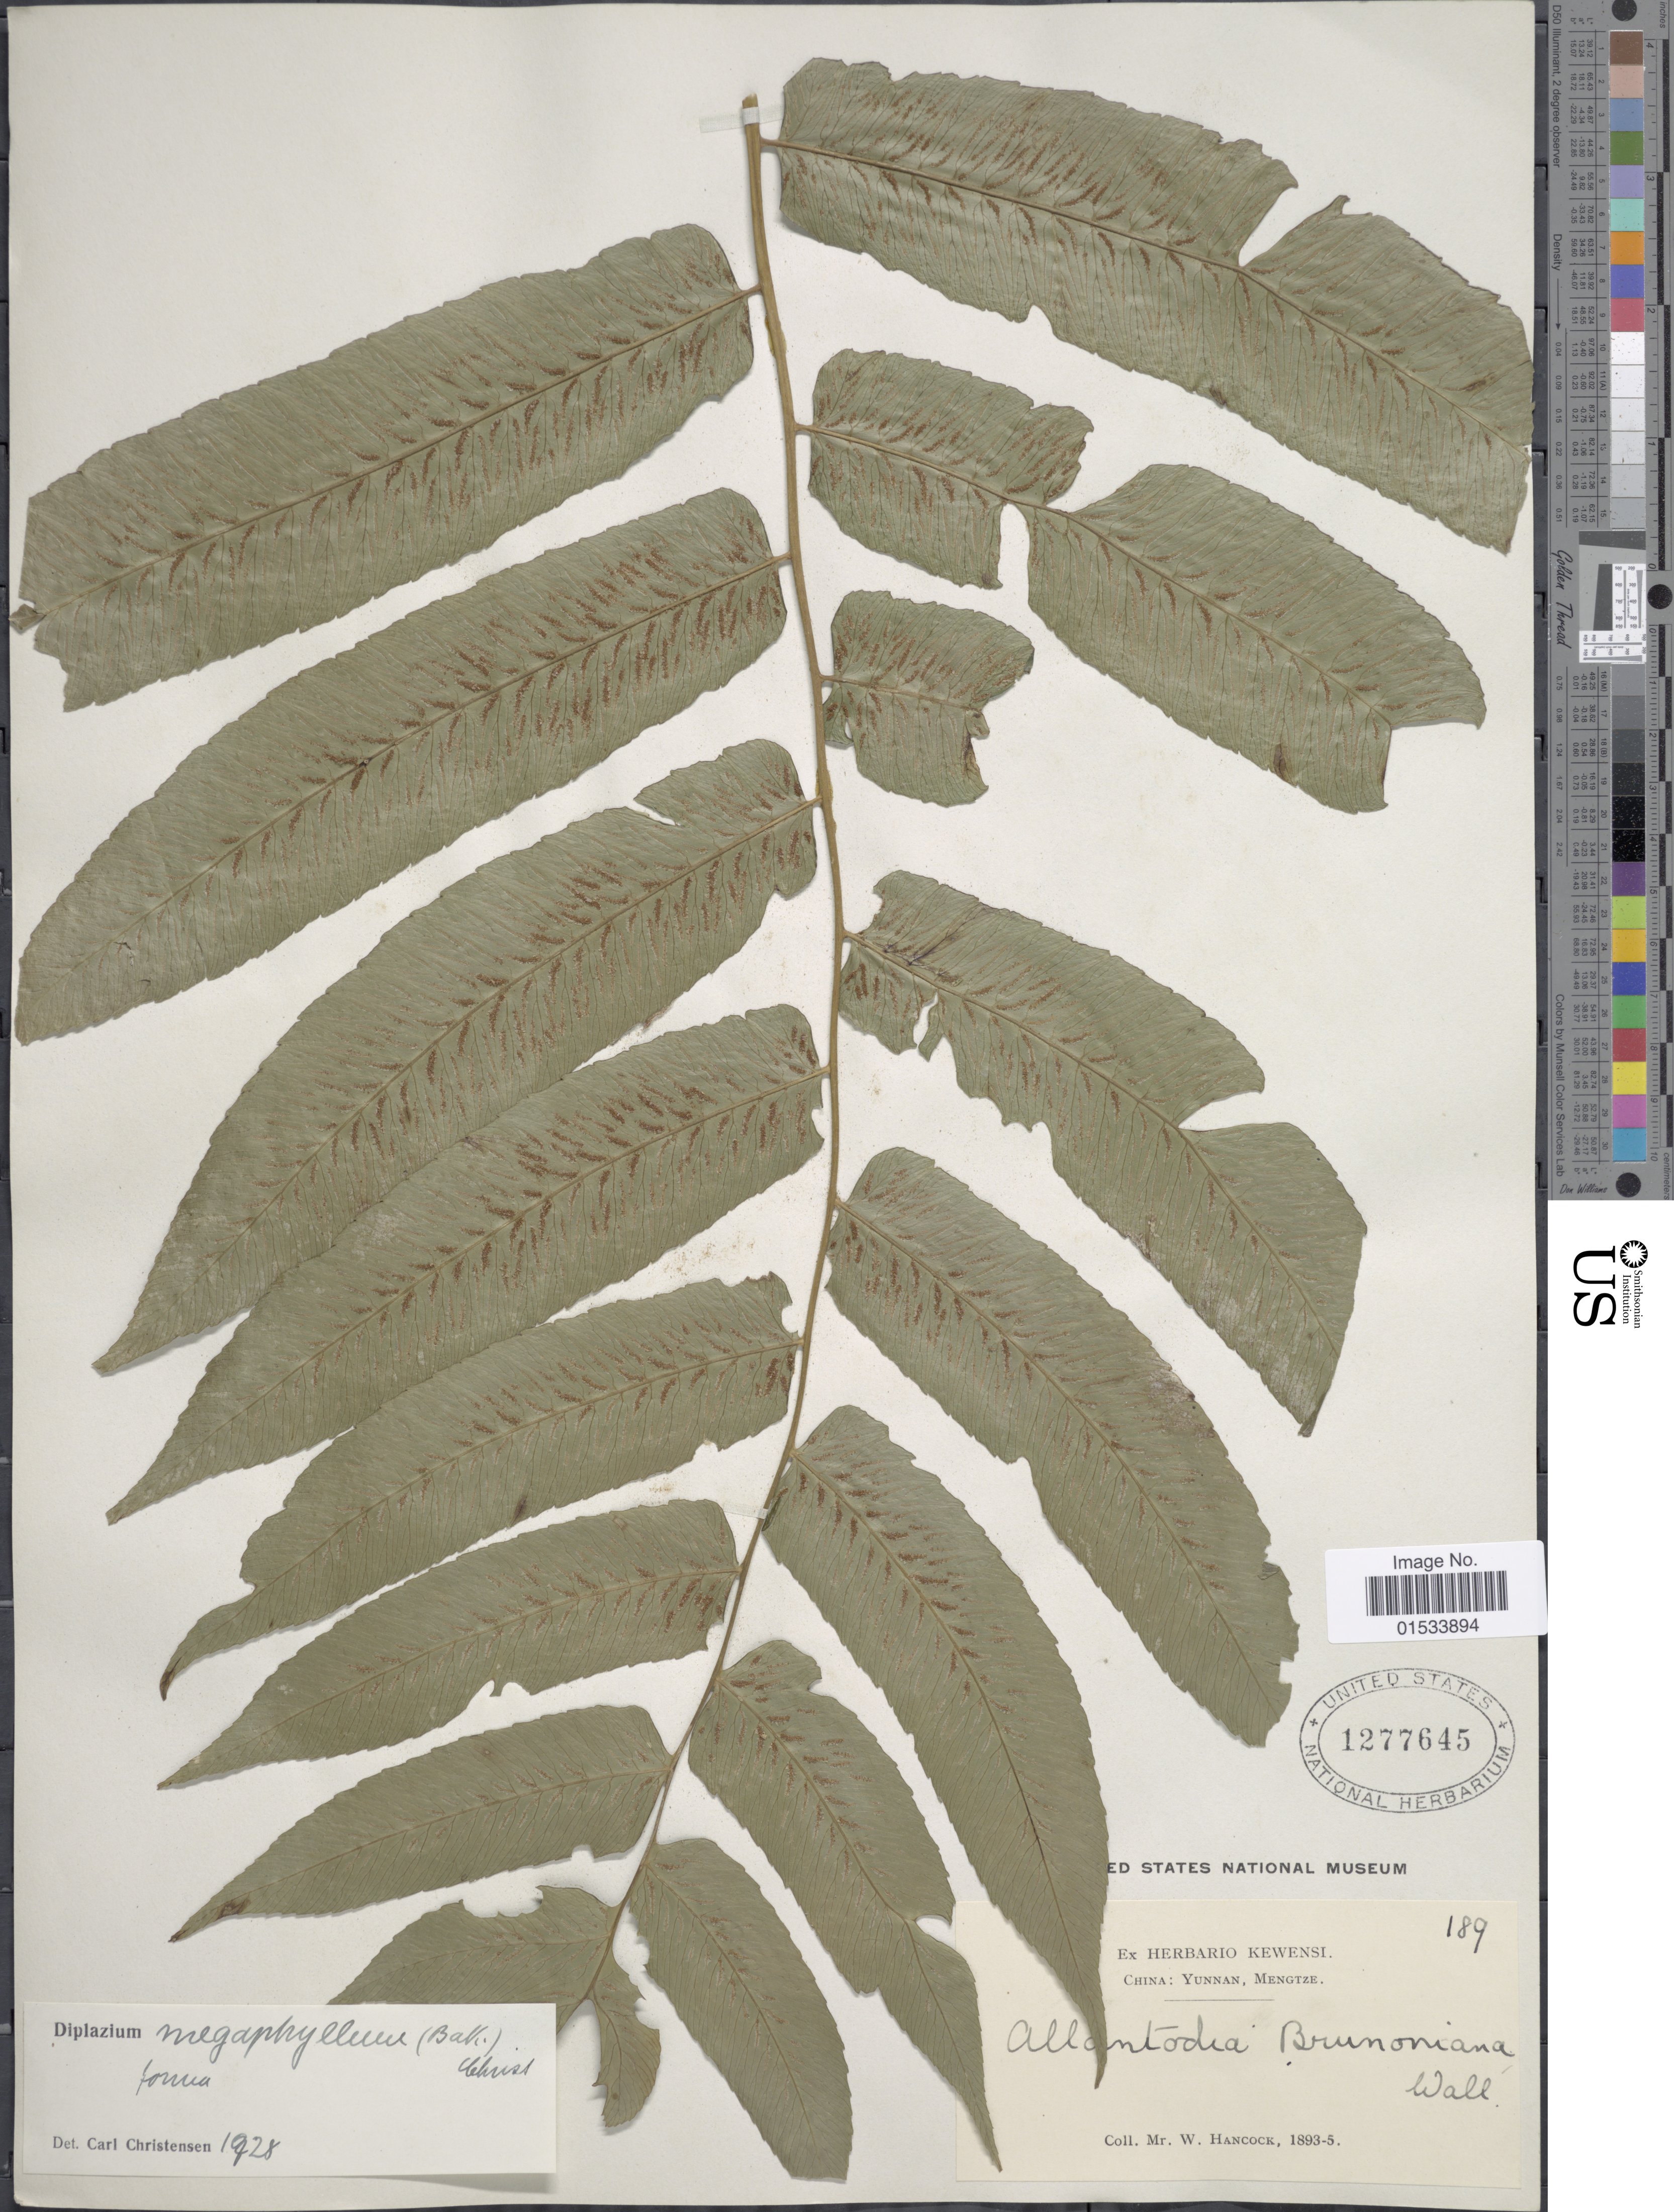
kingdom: Plantae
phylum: Tracheophyta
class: Polypodiopsida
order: Polypodiales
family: Athyriaceae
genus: Diplazium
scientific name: Diplazium megaphyllum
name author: (Baker) Christ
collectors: W. Hancock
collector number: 189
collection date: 1893/1895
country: China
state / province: Yunnan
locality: Mengtze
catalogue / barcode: US 1277645